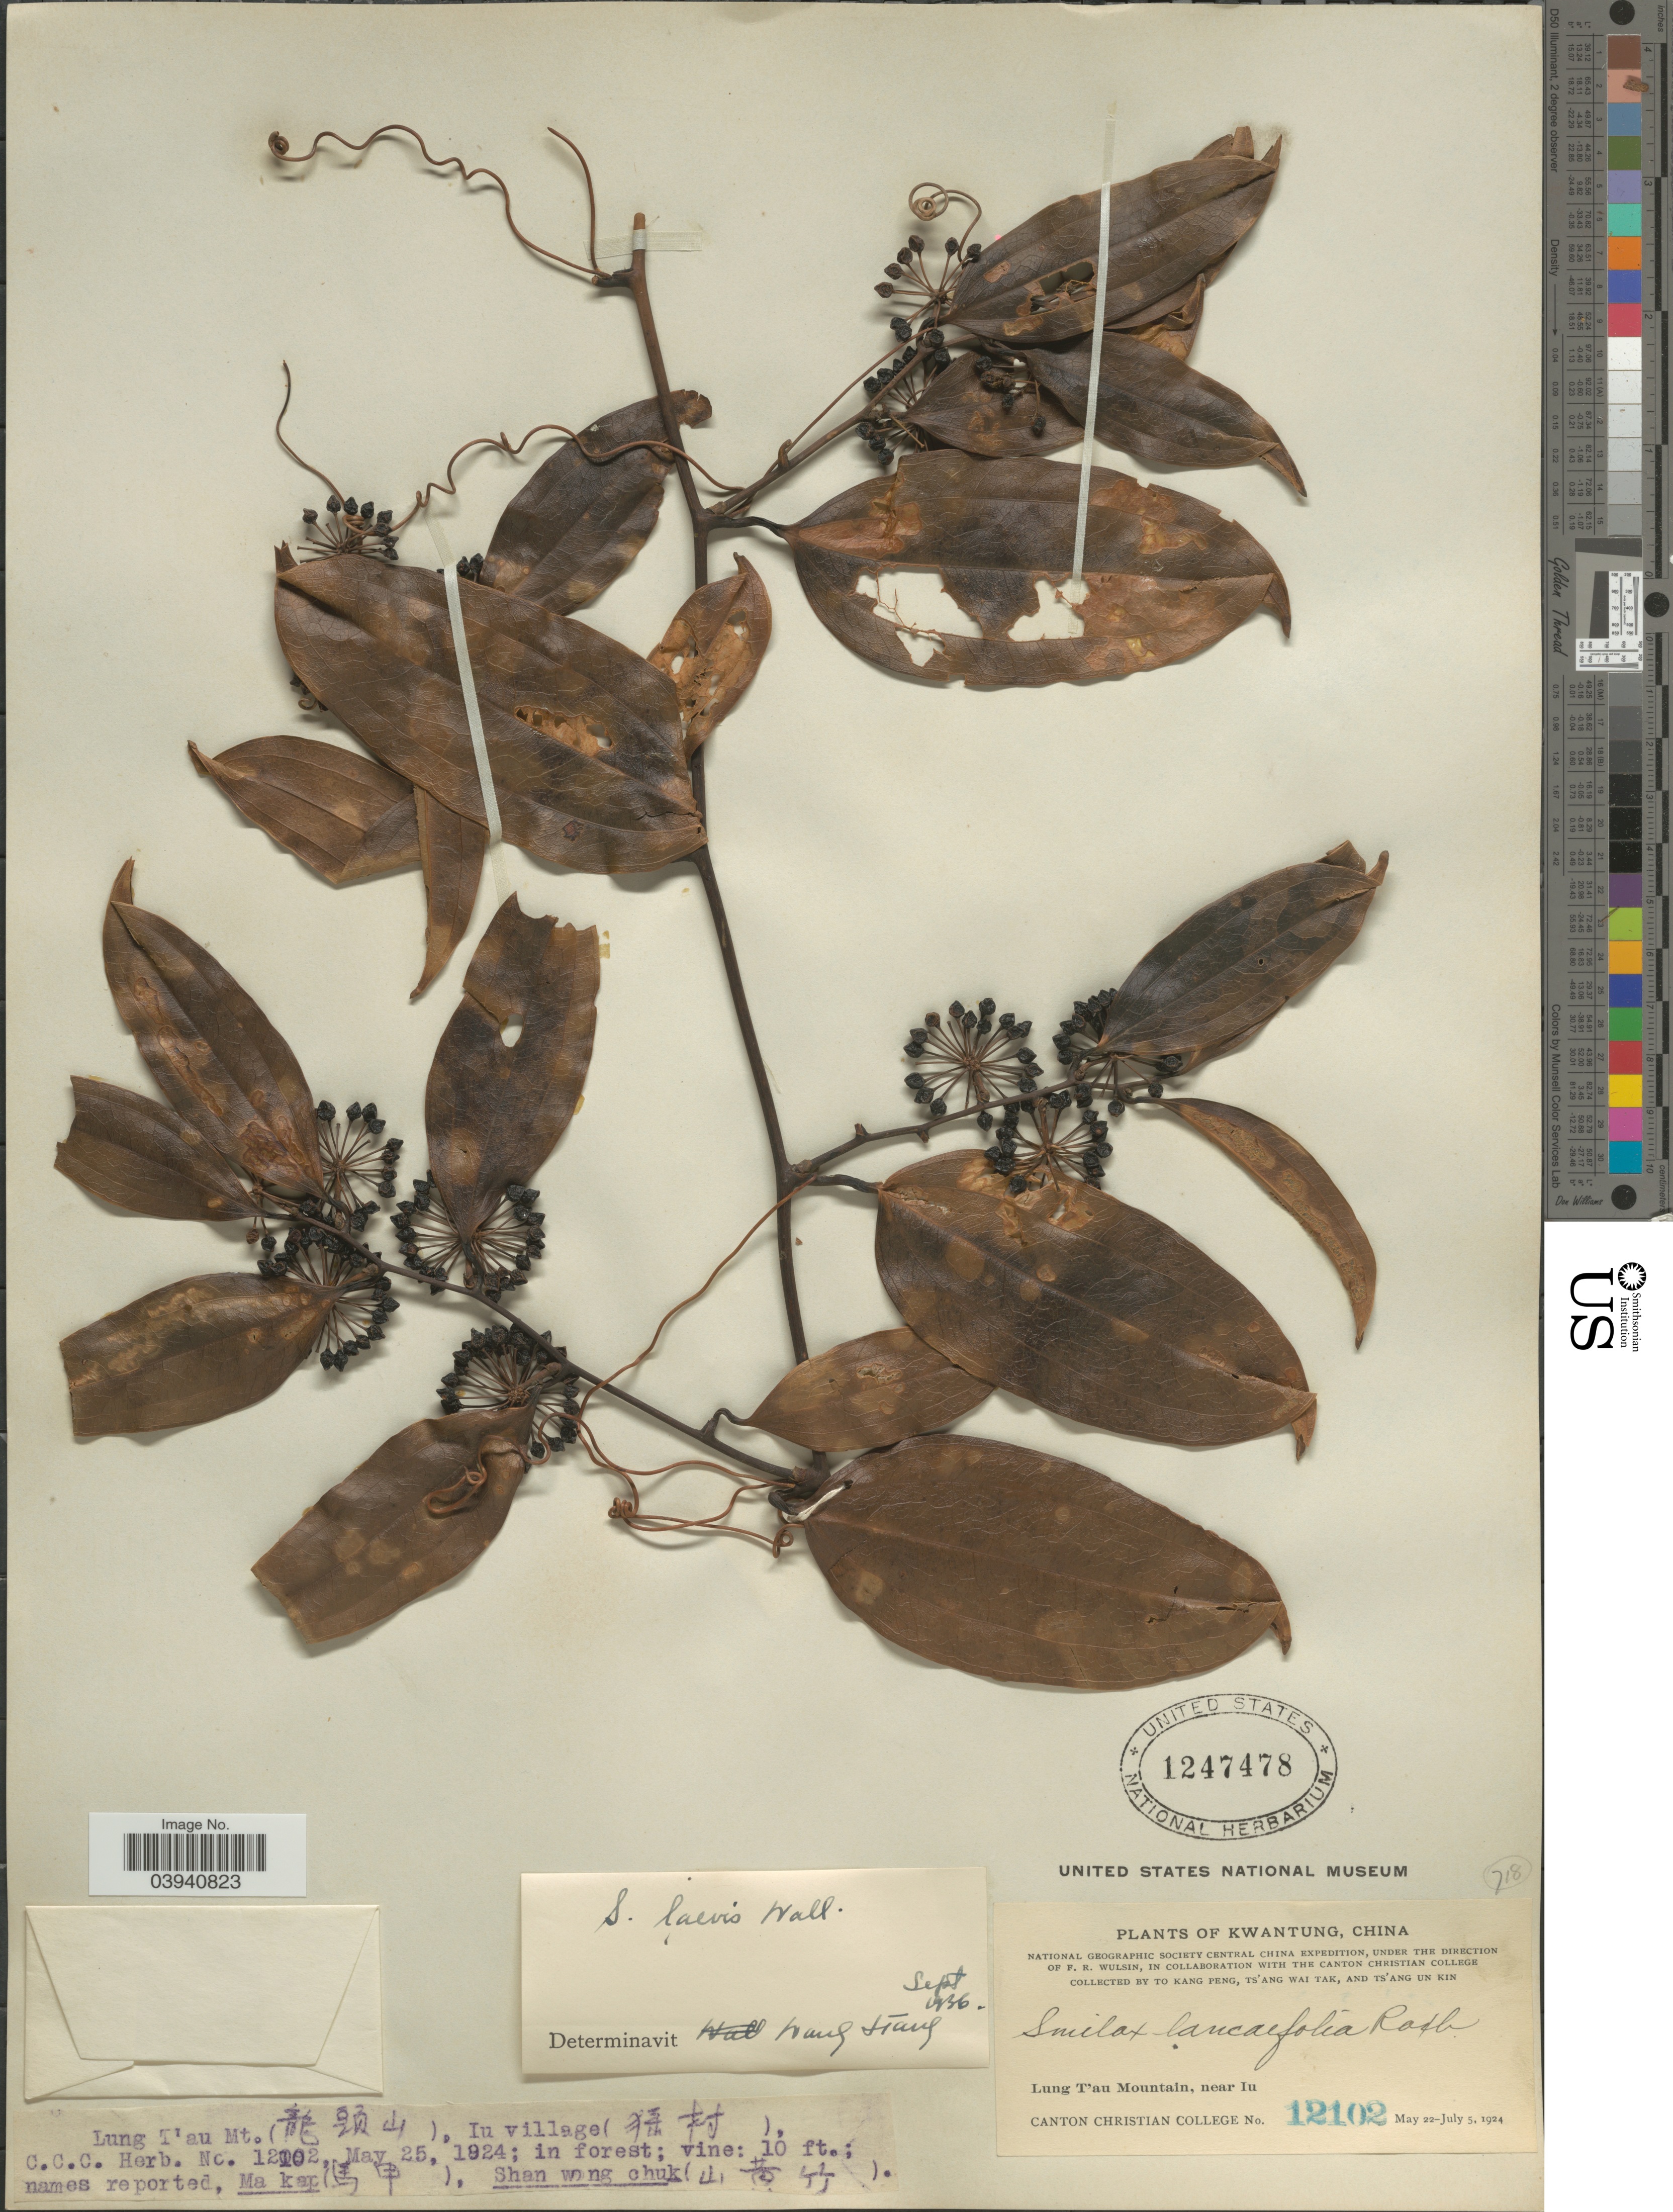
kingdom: Plantae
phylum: Tracheophyta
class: Liliopsida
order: Liliales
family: Smilacaceae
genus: Smilax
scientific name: Smilax laevis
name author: Wall. ex A. DC.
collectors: T. K. Peng, W. T. Tsang & Ts' Ang Un Kin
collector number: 12102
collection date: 1924-05-25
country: China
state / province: Guangdong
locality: Lung T'au Mt. (X), Iu village (X), in forest. Kwantung. Lung T'au Mountain, near Iu.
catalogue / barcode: US 1247478